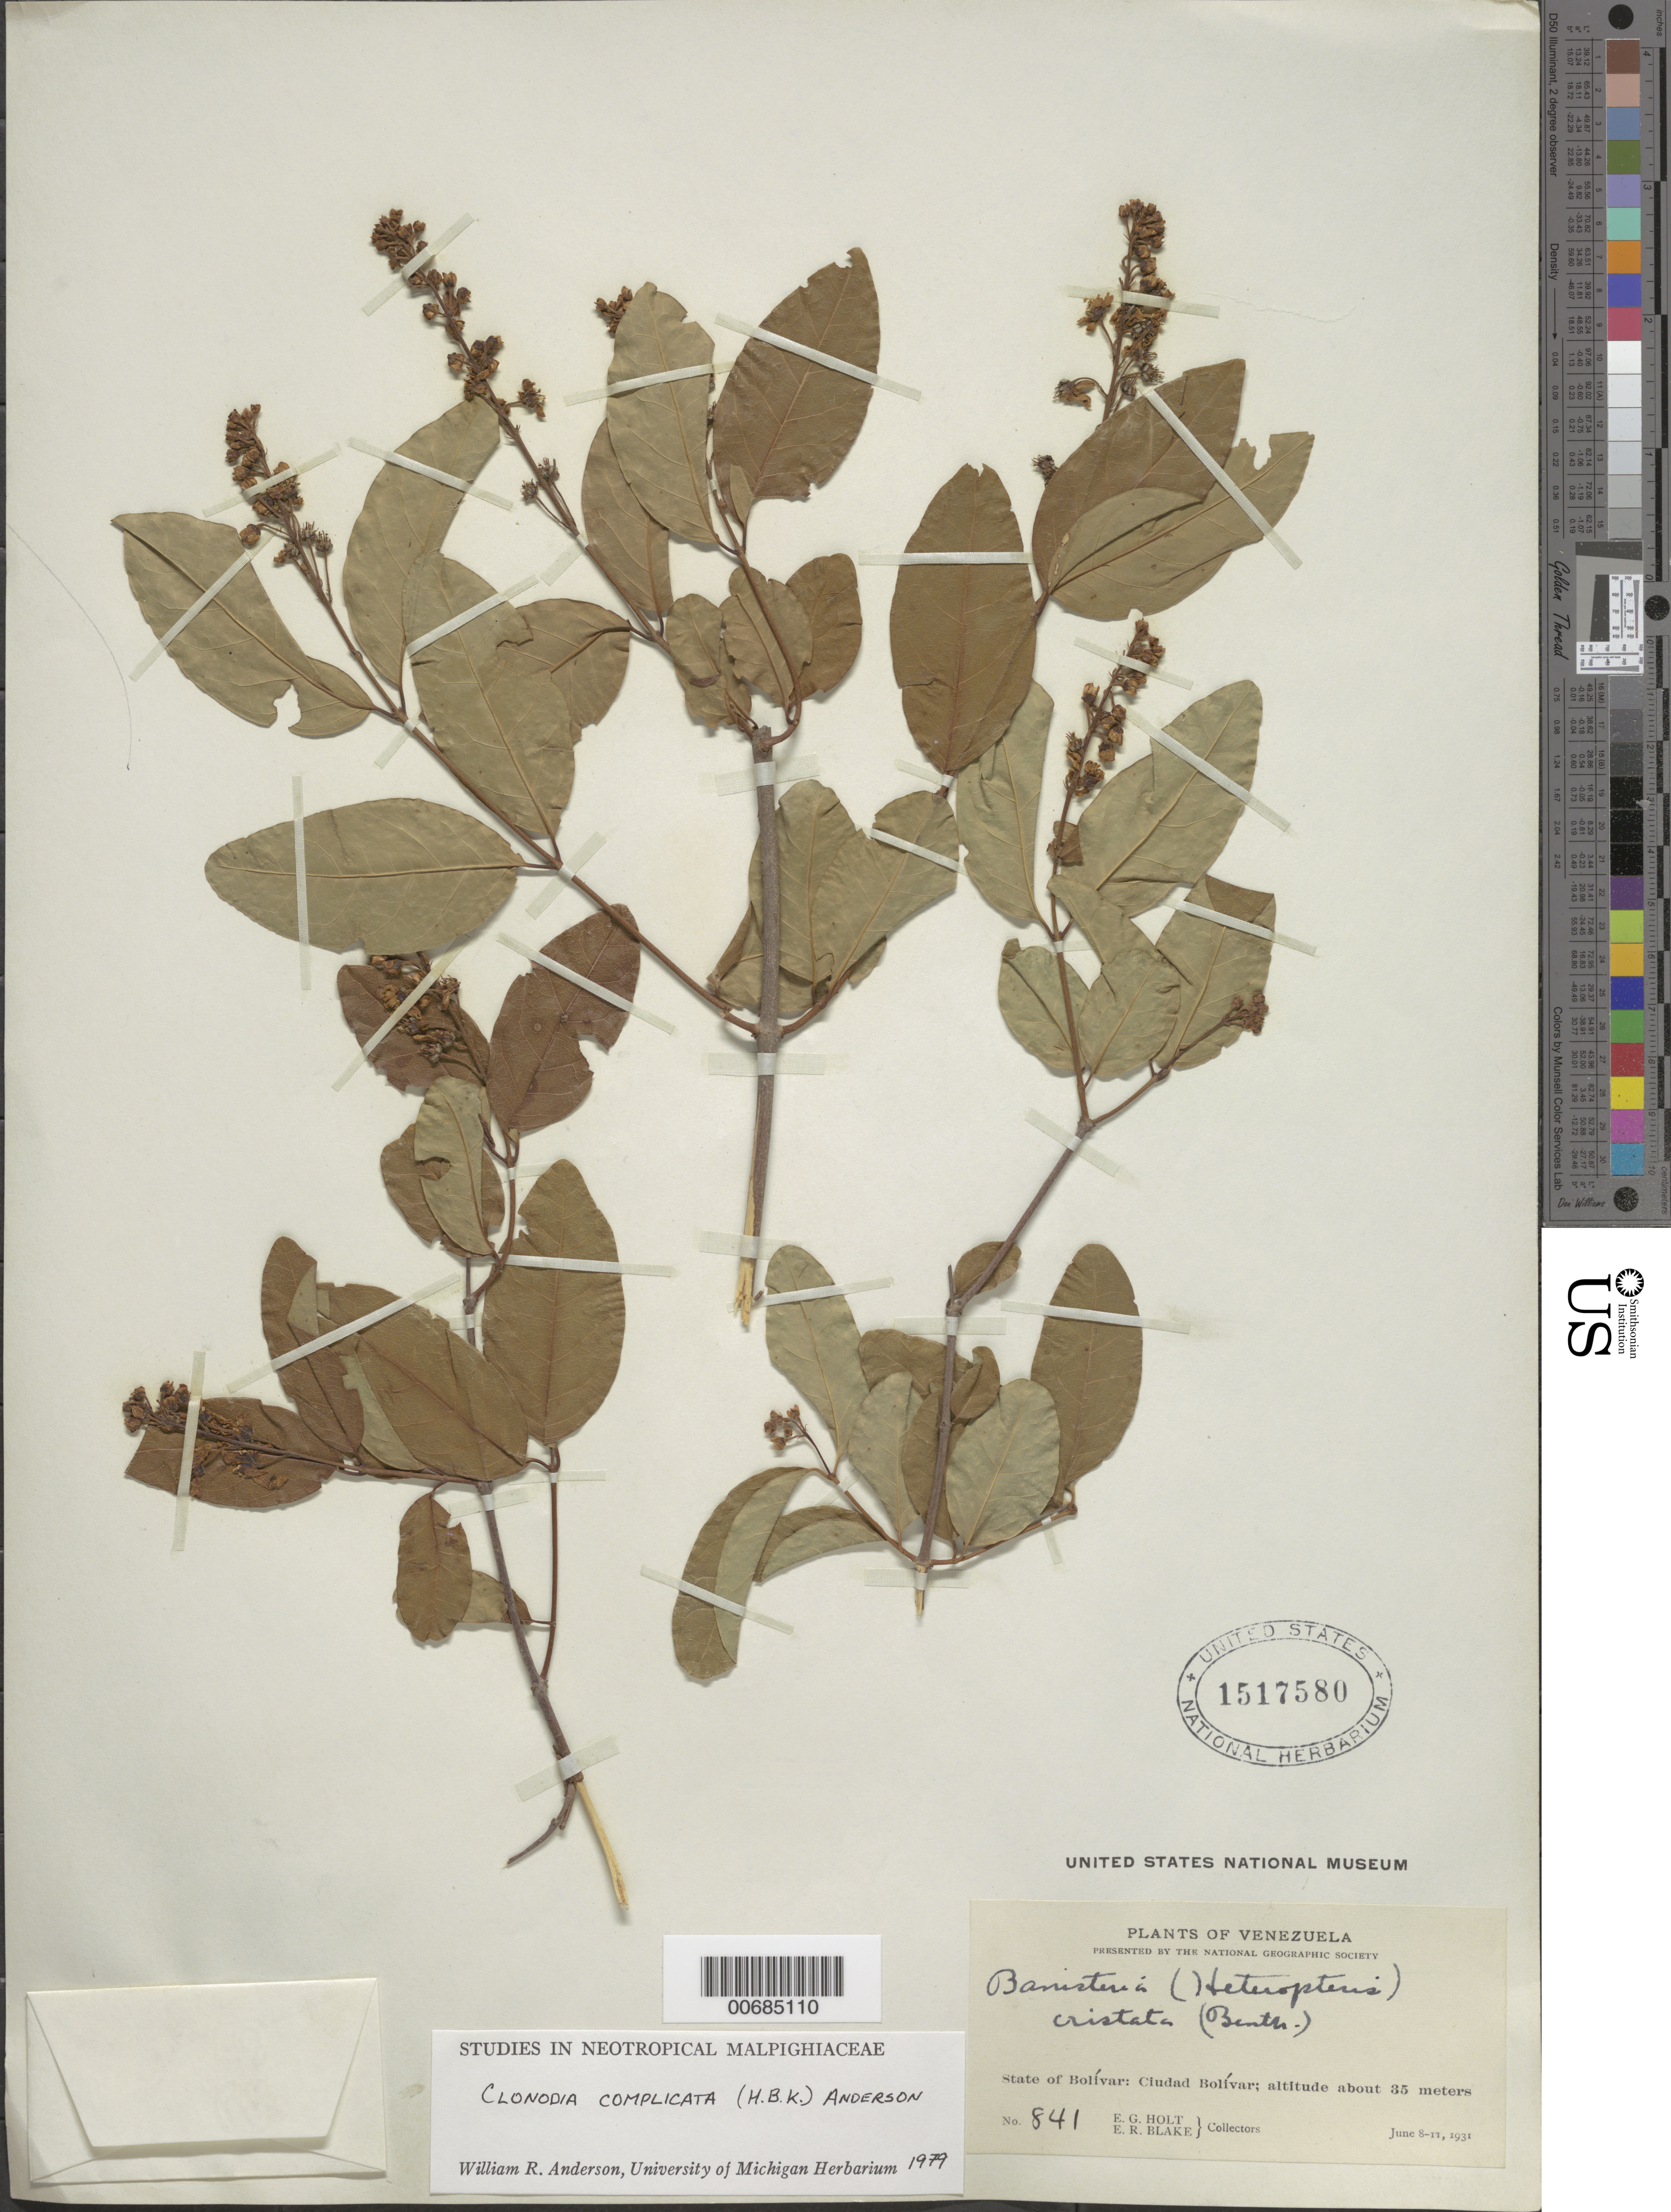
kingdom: Plantae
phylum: Tracheophyta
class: Magnoliopsida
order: Malpighiales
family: Malpighiaceae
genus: Heteropterys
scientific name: Heteropterys complicata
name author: (Kunth) W.R. Anderson & C. Davis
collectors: E. Holt & E. R. Blake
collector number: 841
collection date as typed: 8-Jun-31 to 11-Jun-31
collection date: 1931-06-08/1931-06-11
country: Venezuela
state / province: Bolívar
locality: Ciudad Bolívar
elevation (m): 35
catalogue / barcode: US 1517580